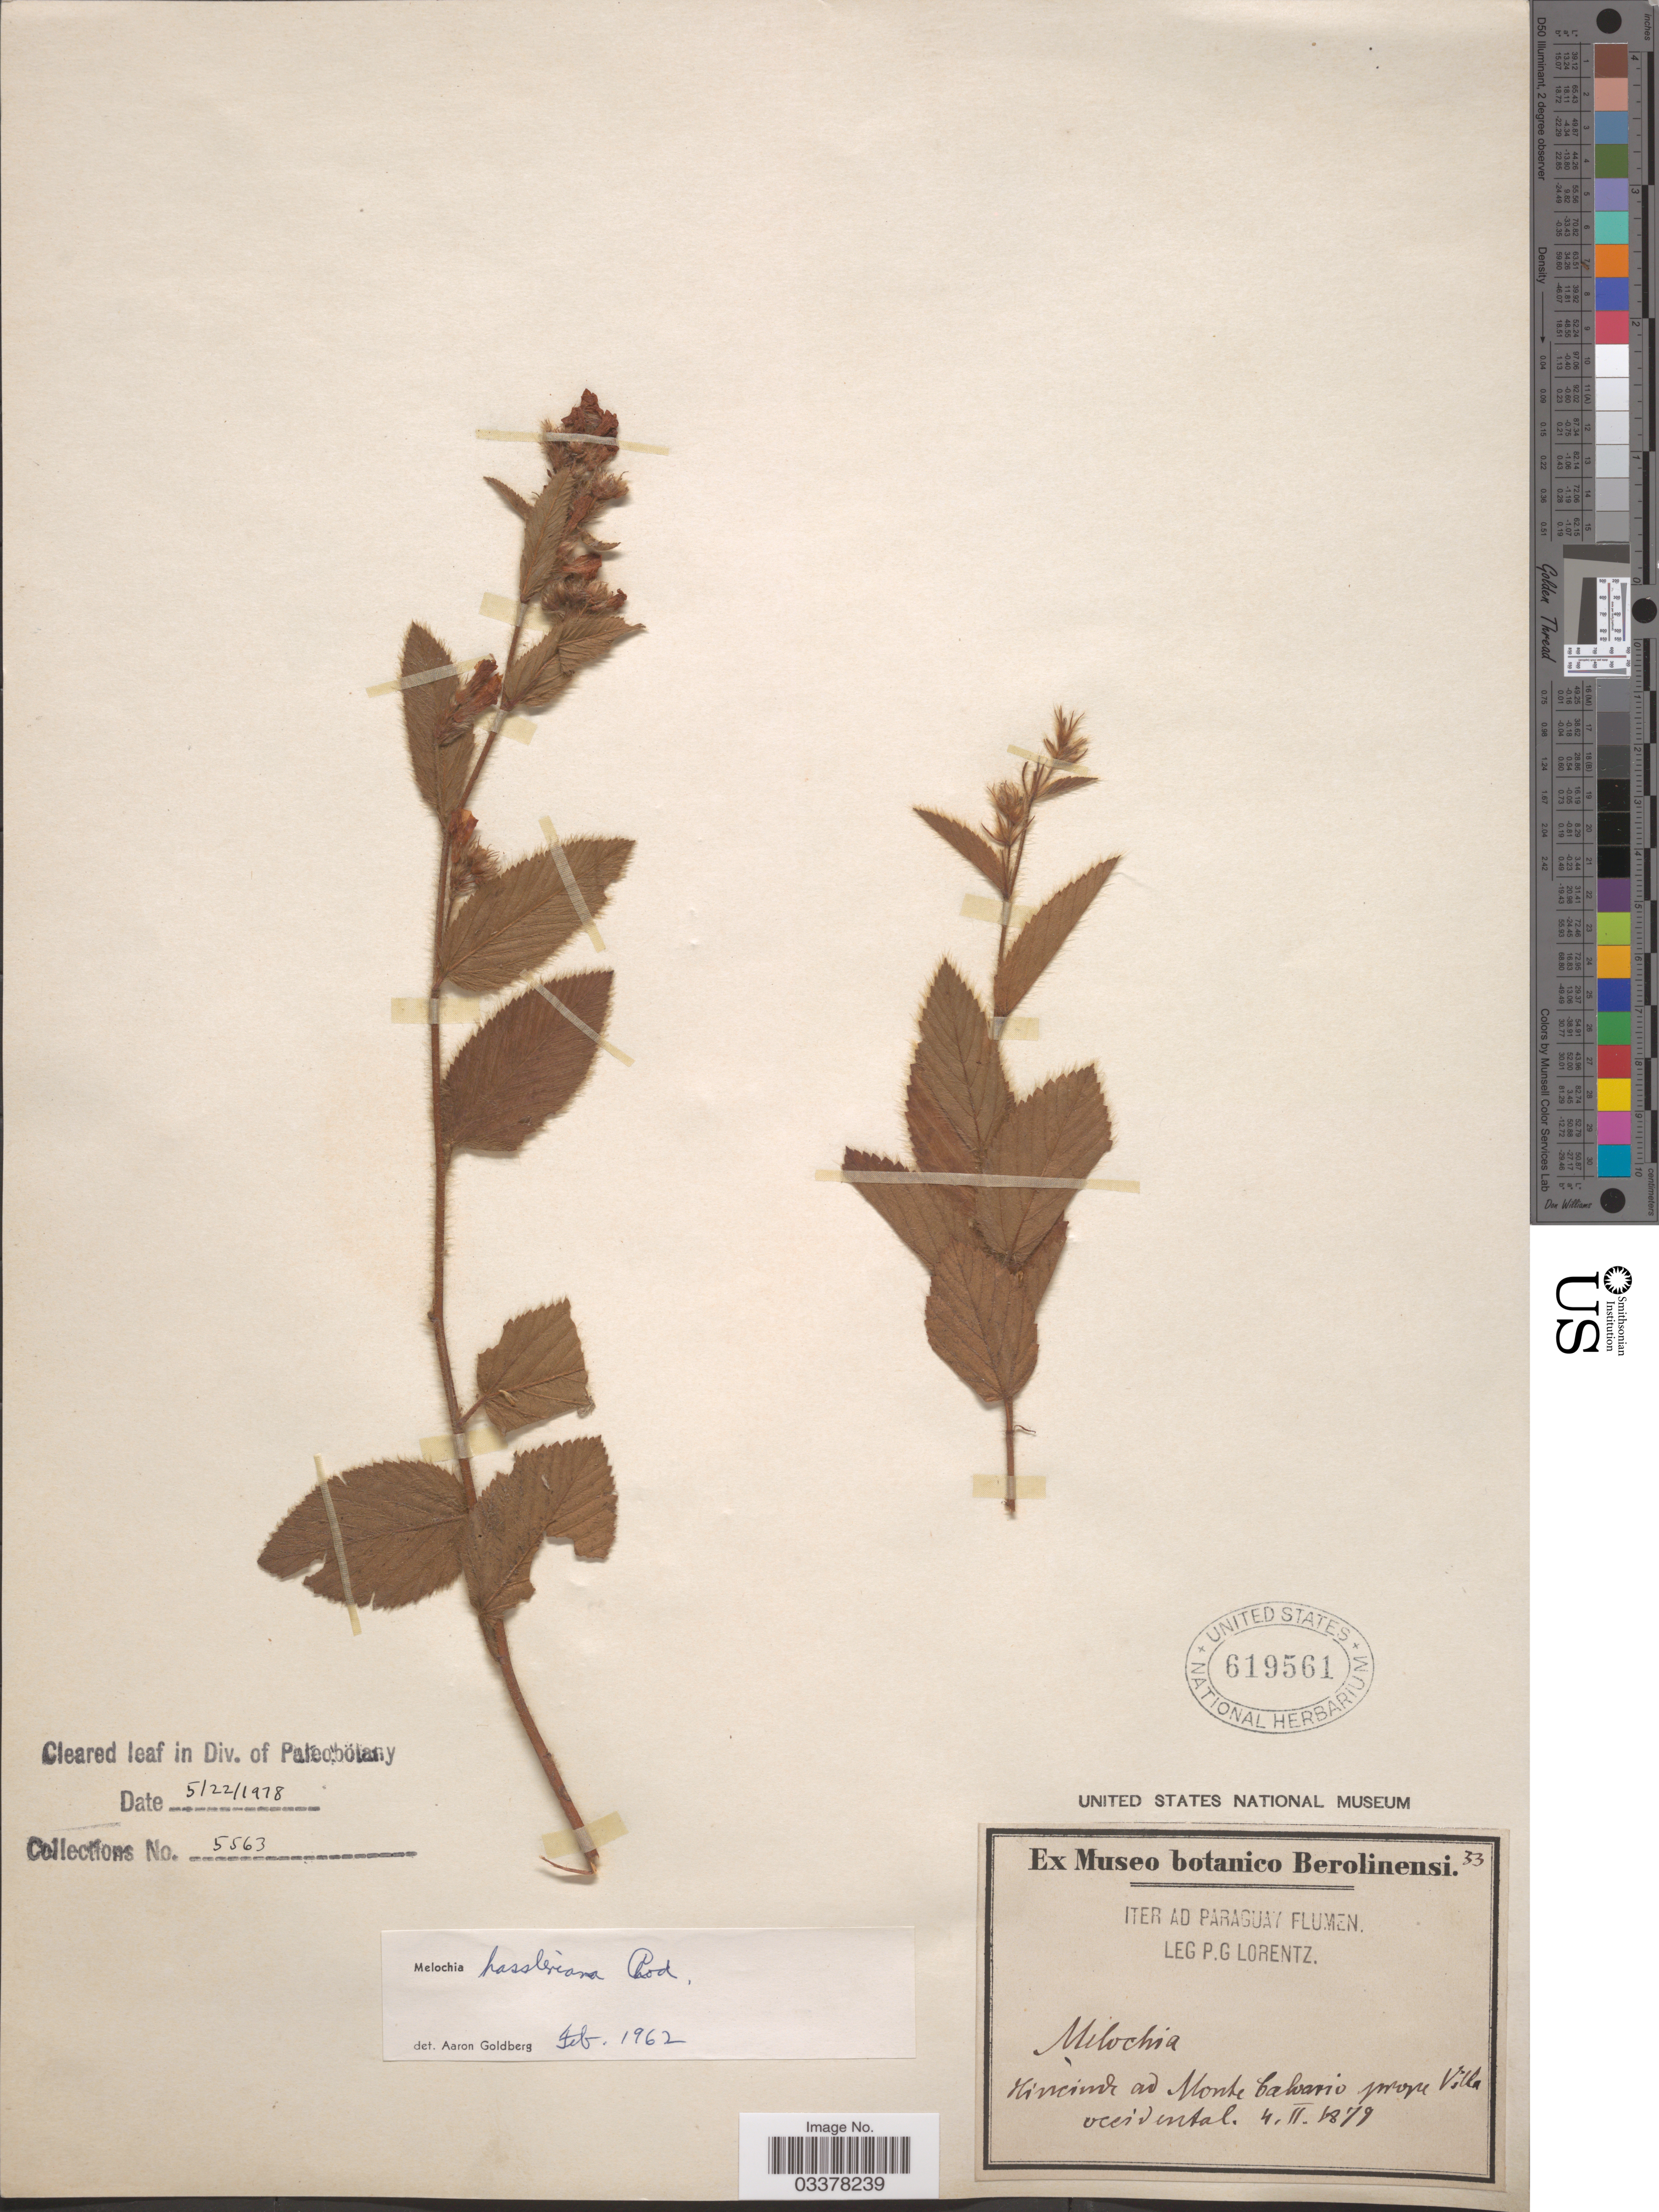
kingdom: Plantae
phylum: Tracheophyta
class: Magnoliopsida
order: Malvales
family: Malvaceae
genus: Melochia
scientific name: Melochia hassleriana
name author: Chodat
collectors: P. G. Lorentz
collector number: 33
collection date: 1879-02-04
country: Paraguay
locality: Ad Paraguay Flumen. Hincinde ad Monte Calverio prope Villa occidental.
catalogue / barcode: US 619561